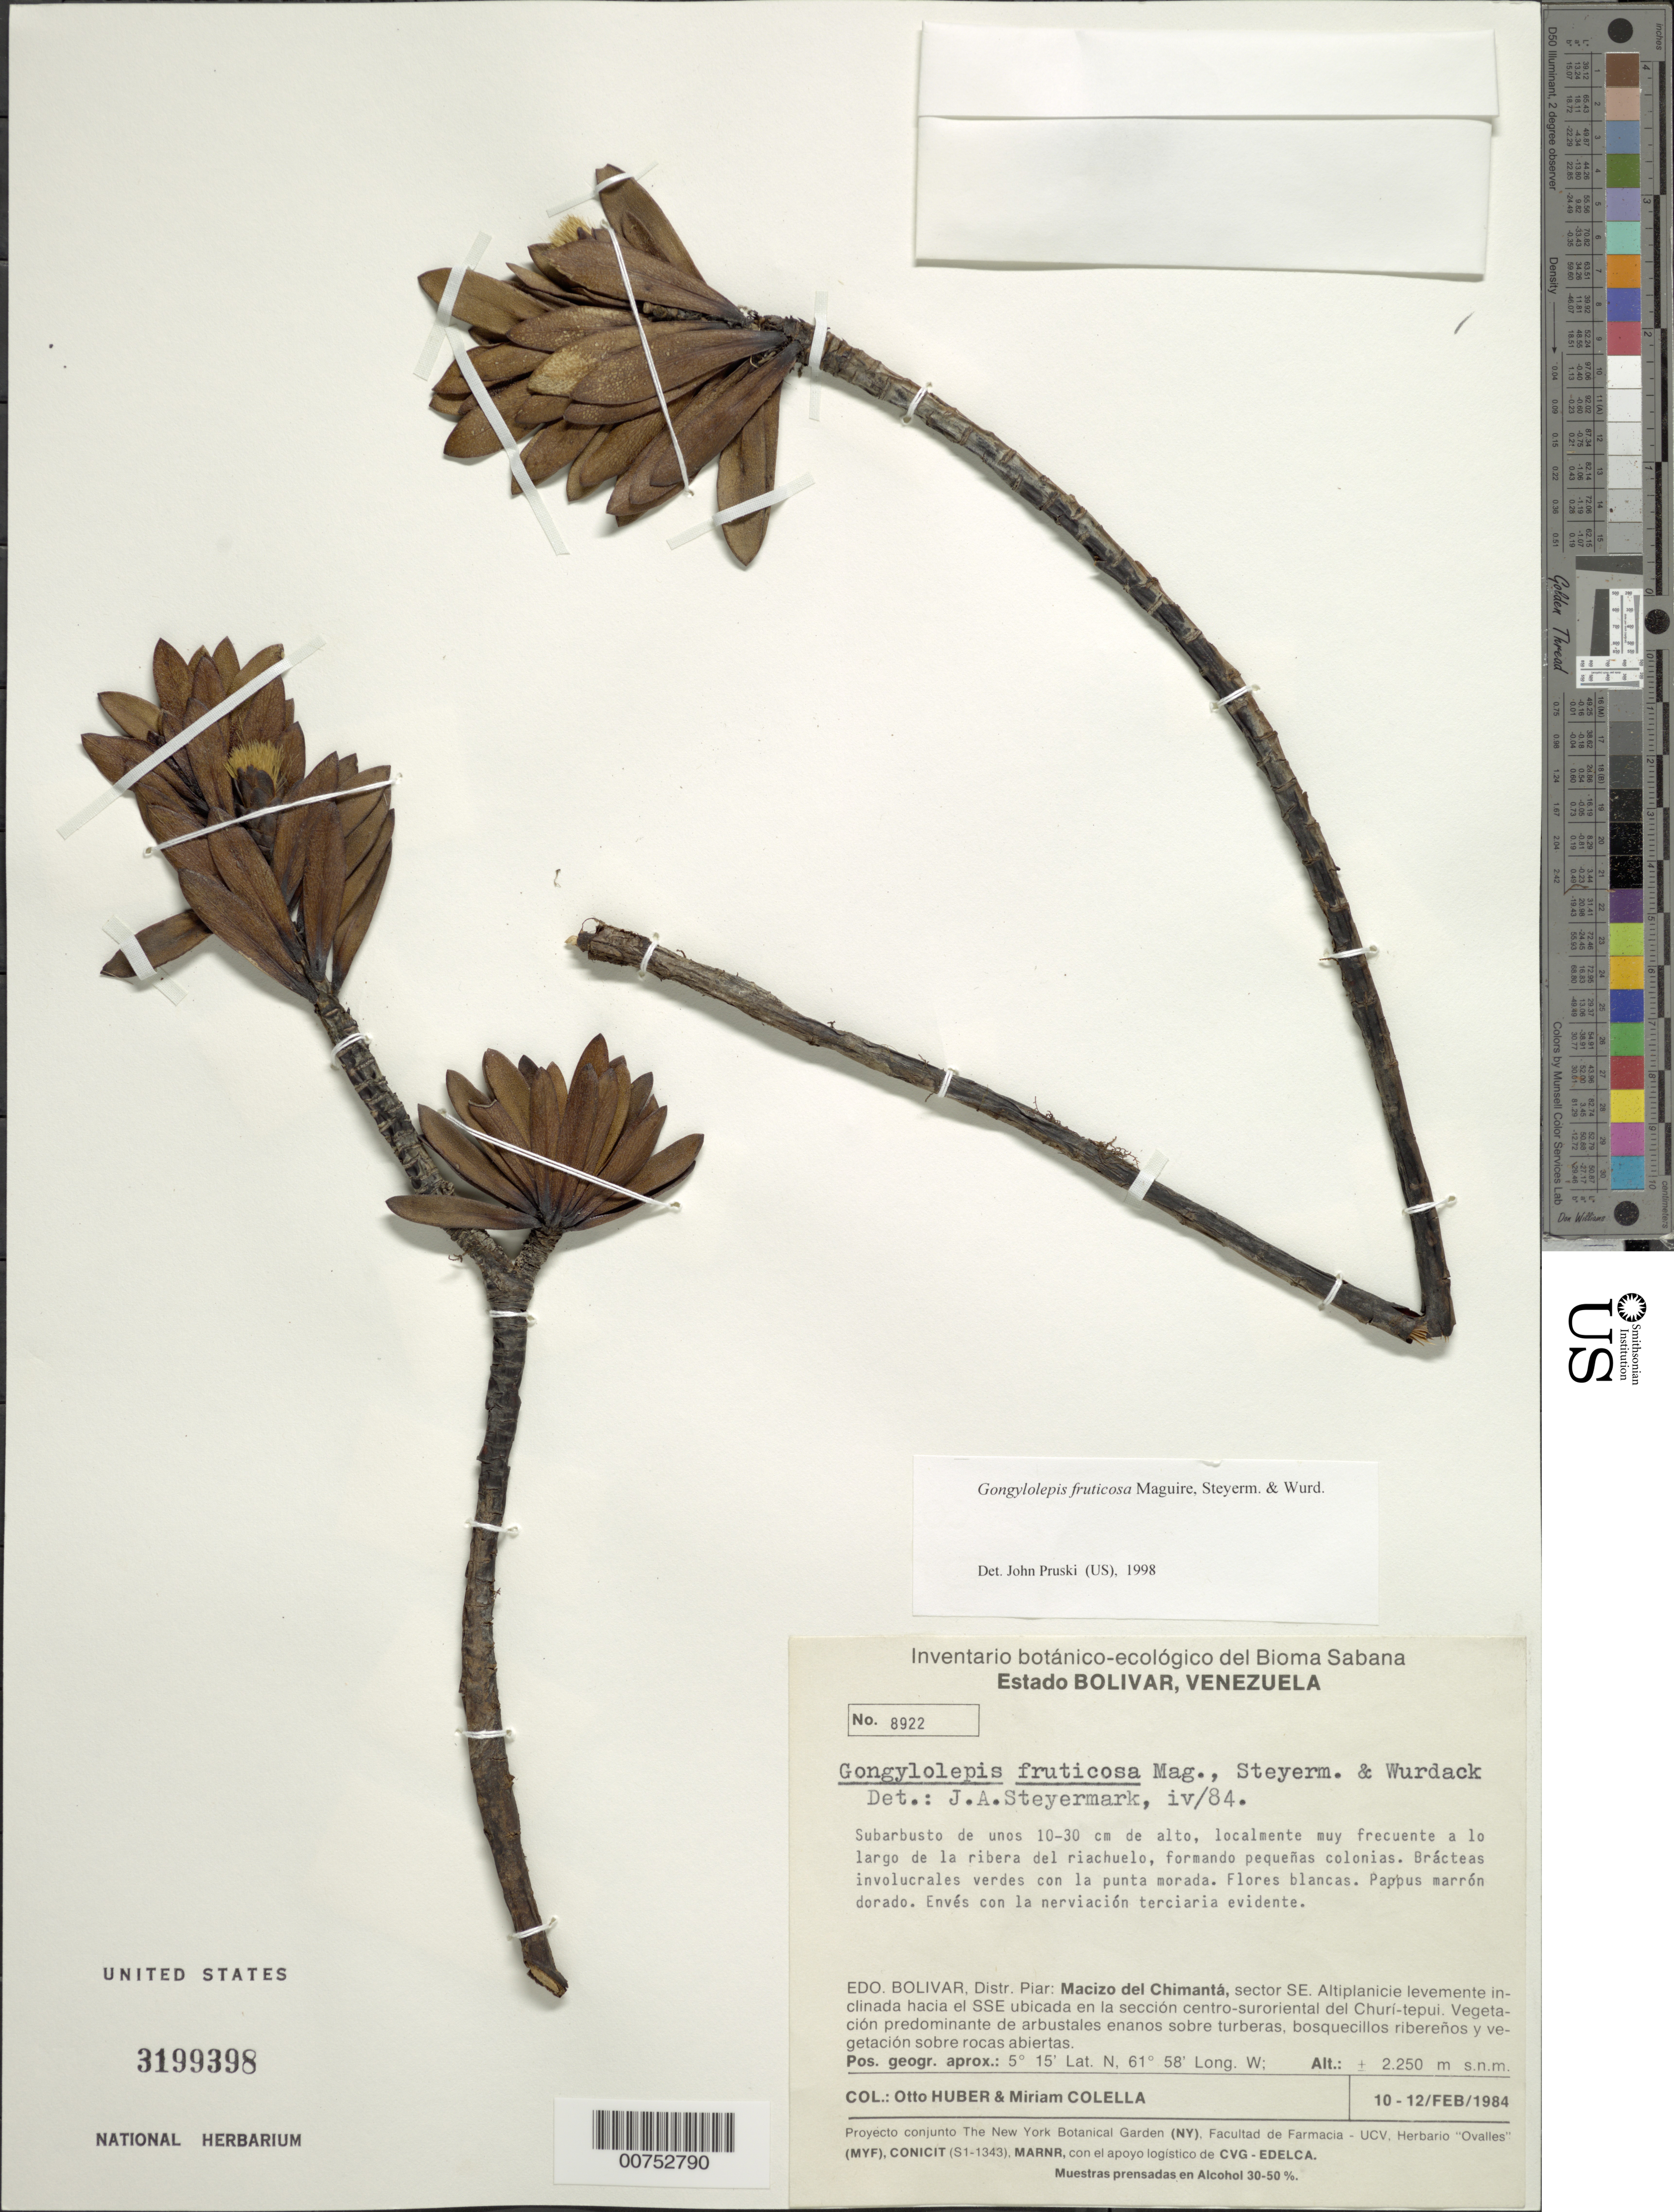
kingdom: Plantae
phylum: Tracheophyta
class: Magnoliopsida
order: Asterales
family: Asteraceae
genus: Gongylolepis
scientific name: Gongylolepis fruticosa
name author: Maguire et al.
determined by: Pruski, J. F.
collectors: O. Huber & M. Colella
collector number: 8922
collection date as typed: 10-Feb-84 to 12-Feb-84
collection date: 1984-02-10/1984-02-12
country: Venezuela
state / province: Bolívar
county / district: Piar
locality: Macizo del Chimantá, sector SE. Al SSE, en la sección centro-suroriental del Churí-tepuí.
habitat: A lo largo de ribera del riacuelo. Altiplanicie levemente inclinada con veg predom de arbustales enanos sobre turberas, bosquecillos ribereños.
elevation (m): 2250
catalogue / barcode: US 3199398